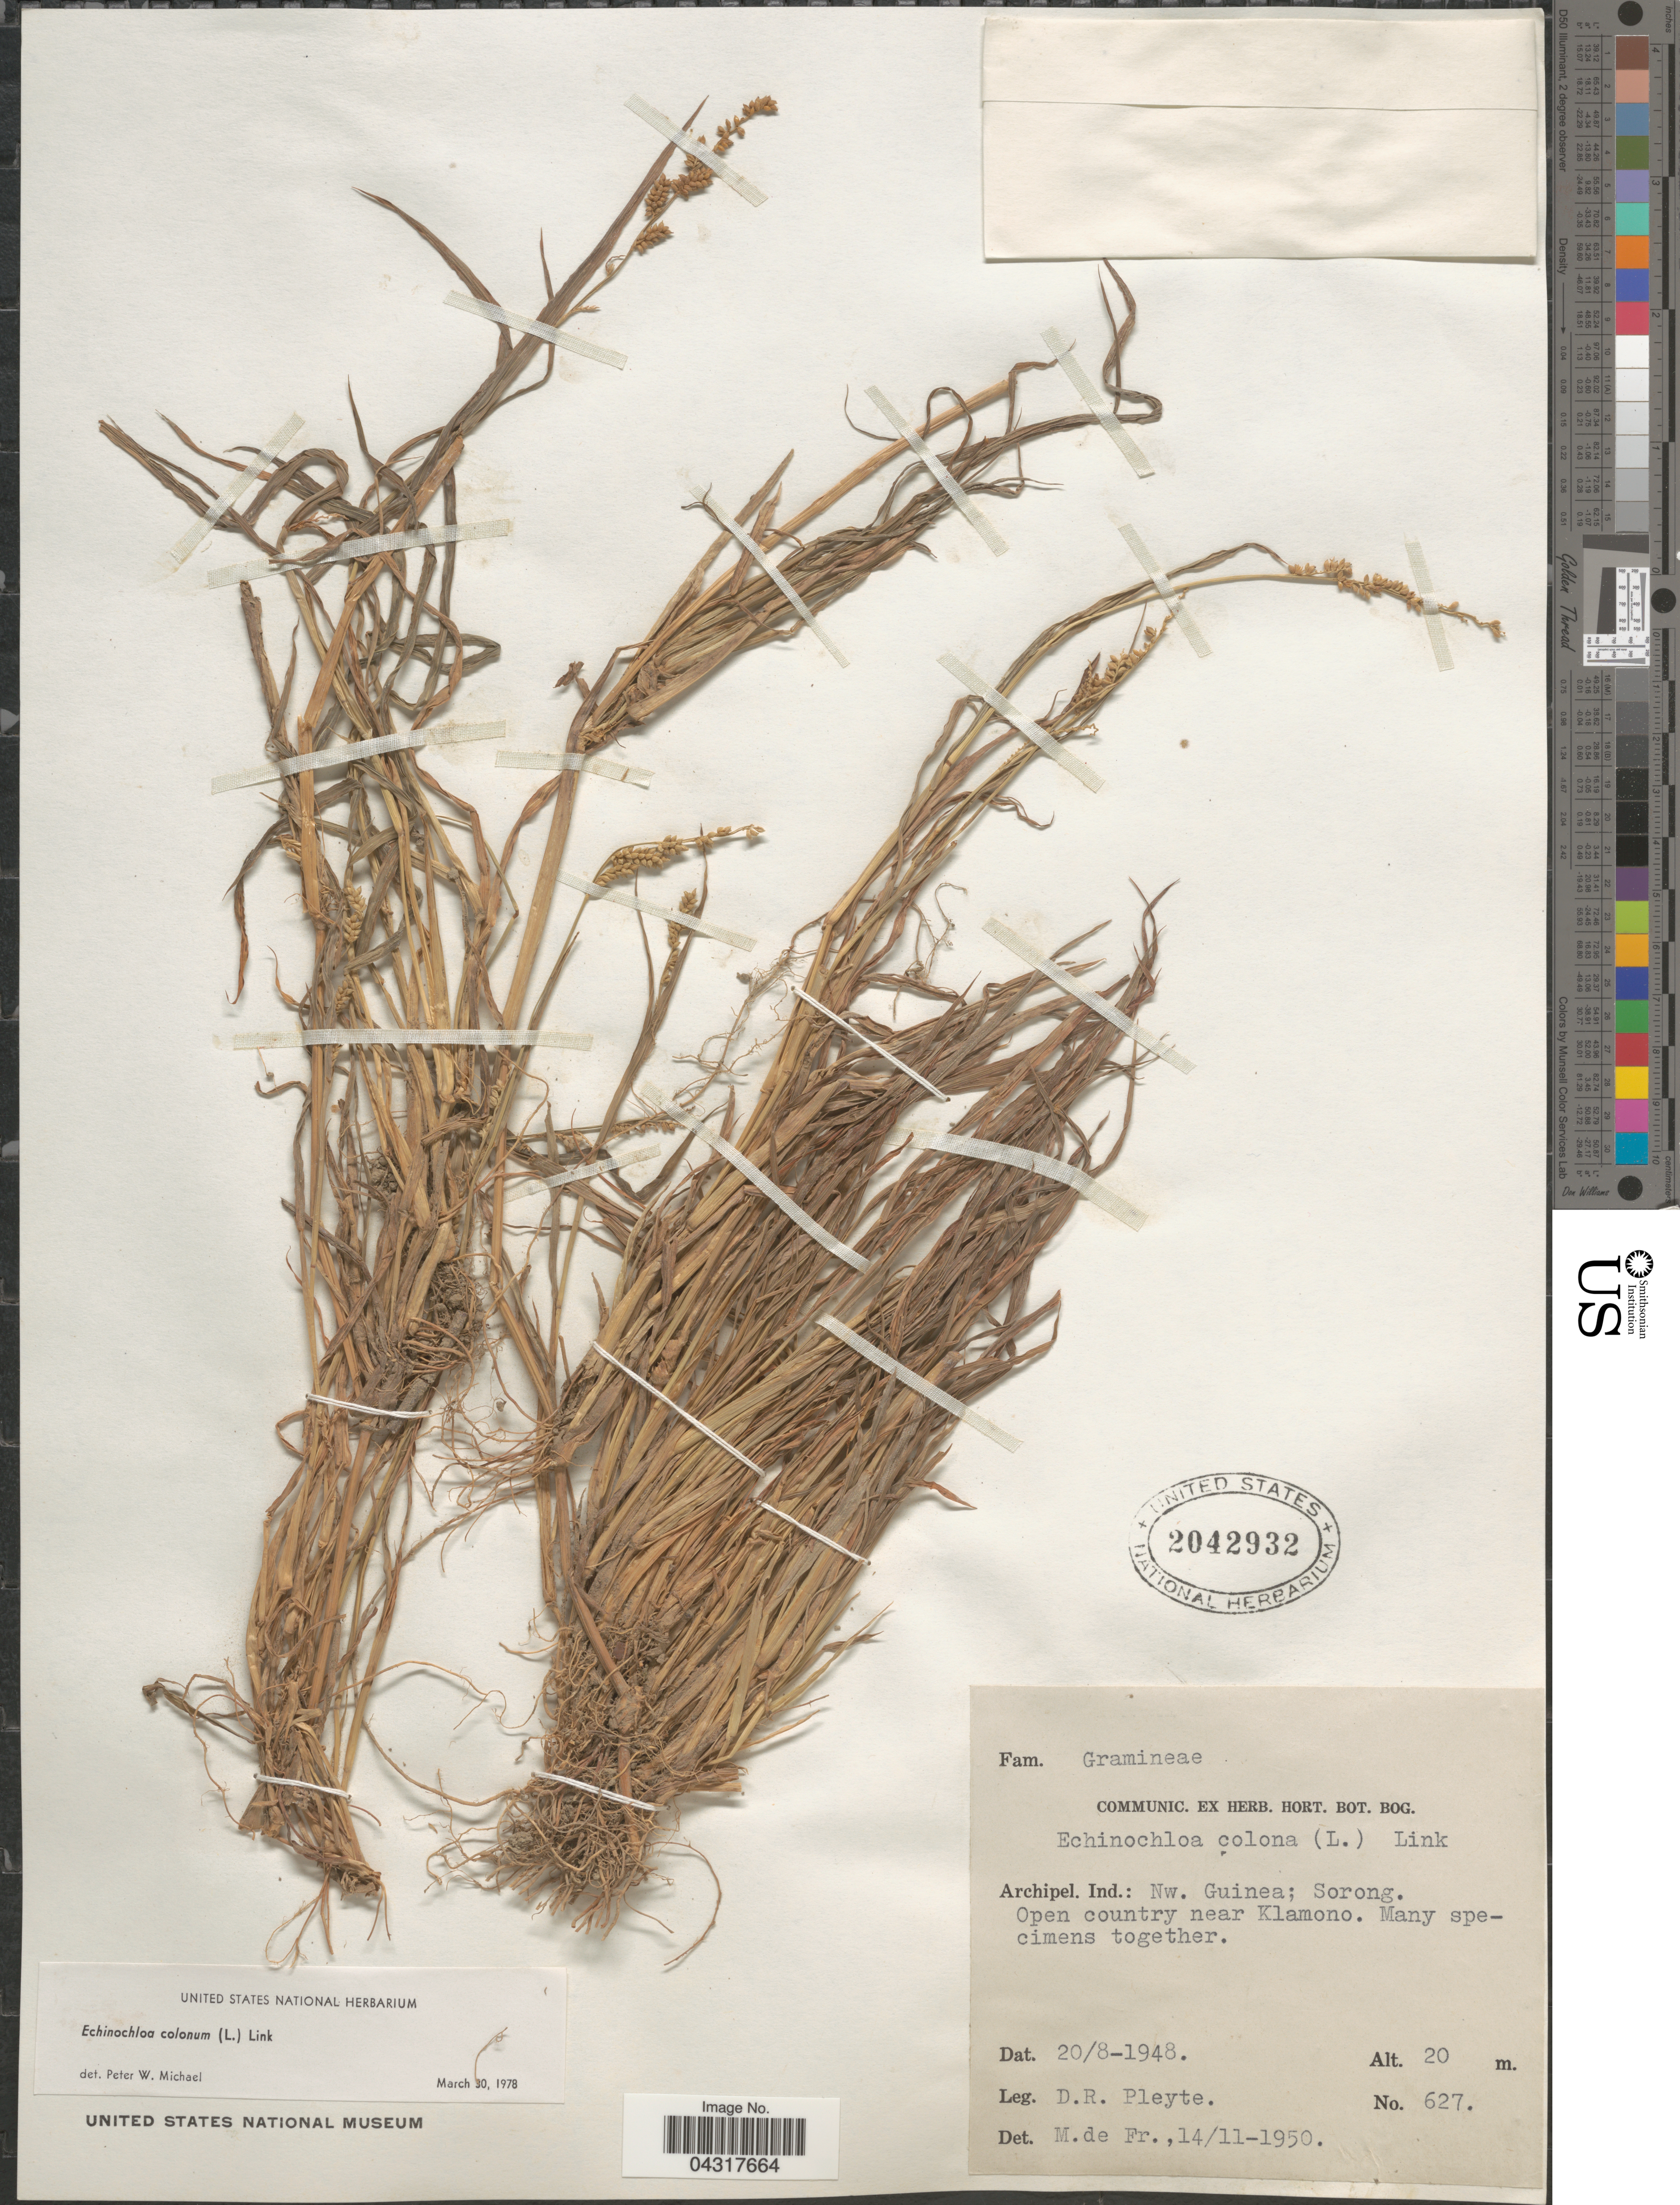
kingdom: Plantae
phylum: Tracheophyta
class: Liliopsida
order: Poales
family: Poaceae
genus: Echinochloa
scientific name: Echinochloa colona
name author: (L.) Link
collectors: D. Pleyte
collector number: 627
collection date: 1948-08-20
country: Indonesia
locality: Archipel. Ind.: Nw. Guinea; Sorong. Open country near Klamono.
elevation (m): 20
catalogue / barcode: US 2042932